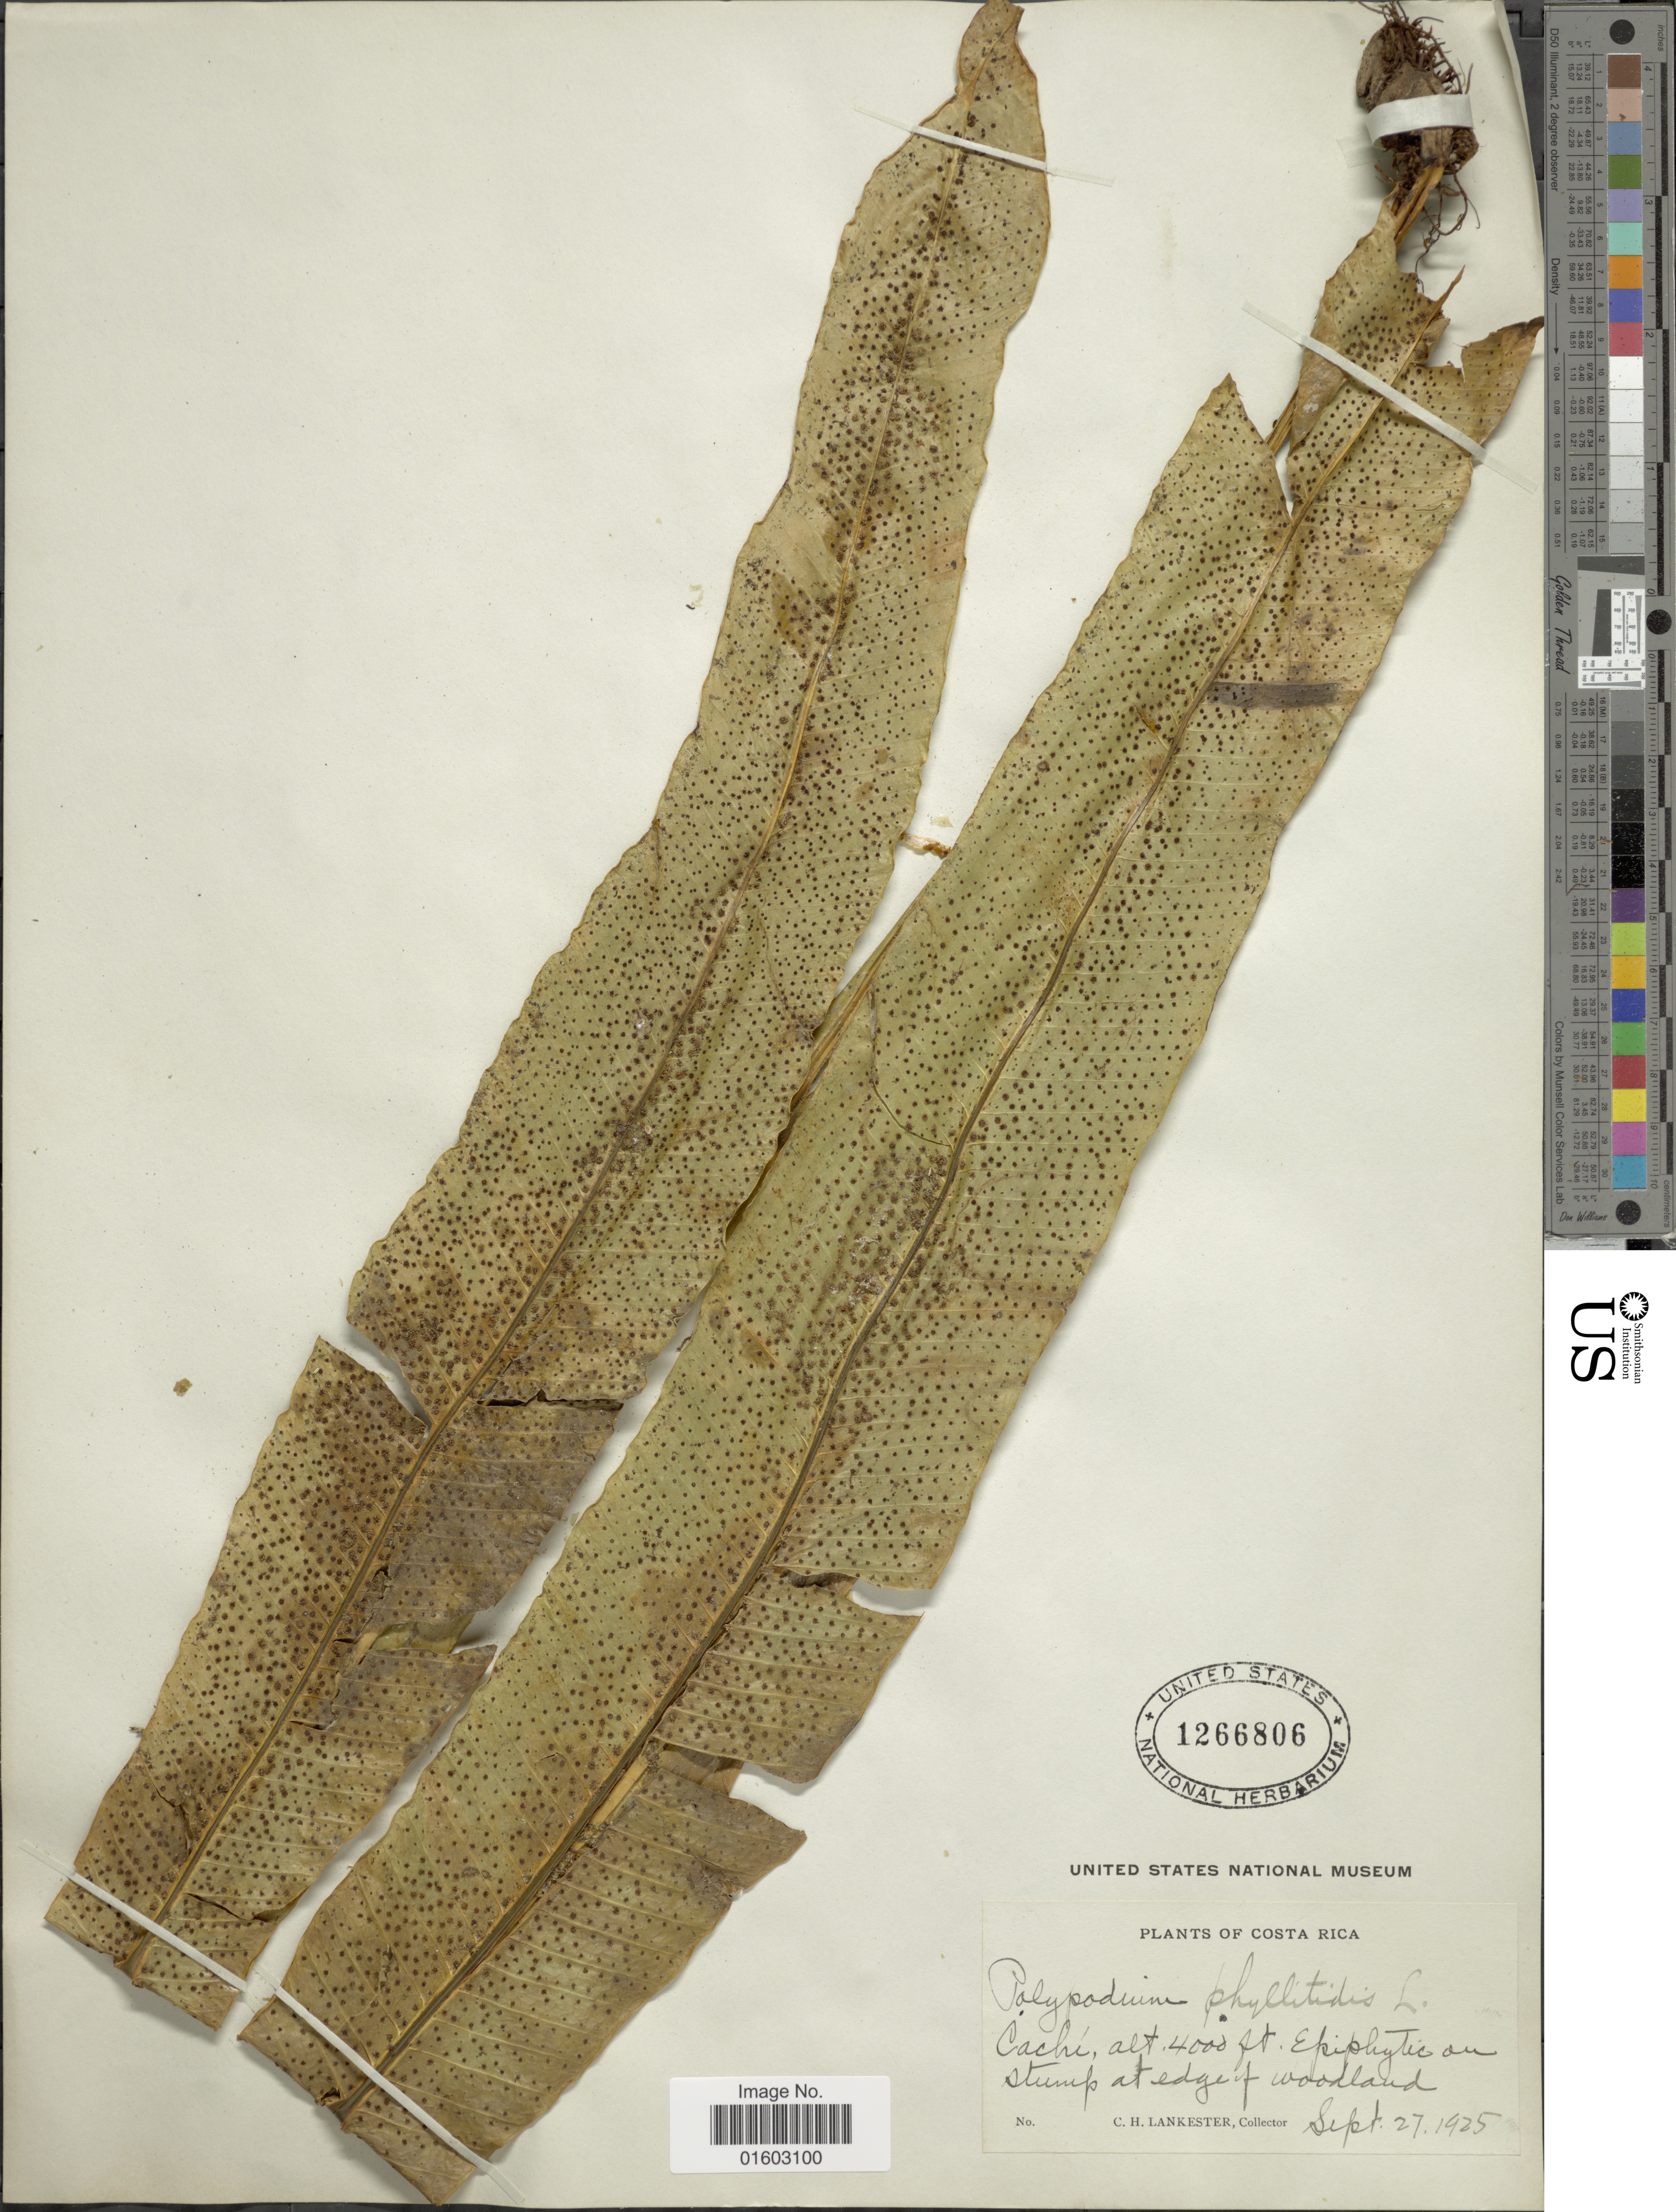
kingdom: Plantae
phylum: Tracheophyta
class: Polypodiopsida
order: Polypodiales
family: Polypodiaceae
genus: Campyloneurum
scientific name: Campyloneurum latum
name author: T. Moore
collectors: C. H. Lankester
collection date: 1925-09-27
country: Costa Rica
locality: Cachi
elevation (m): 1219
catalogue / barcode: US 1266806